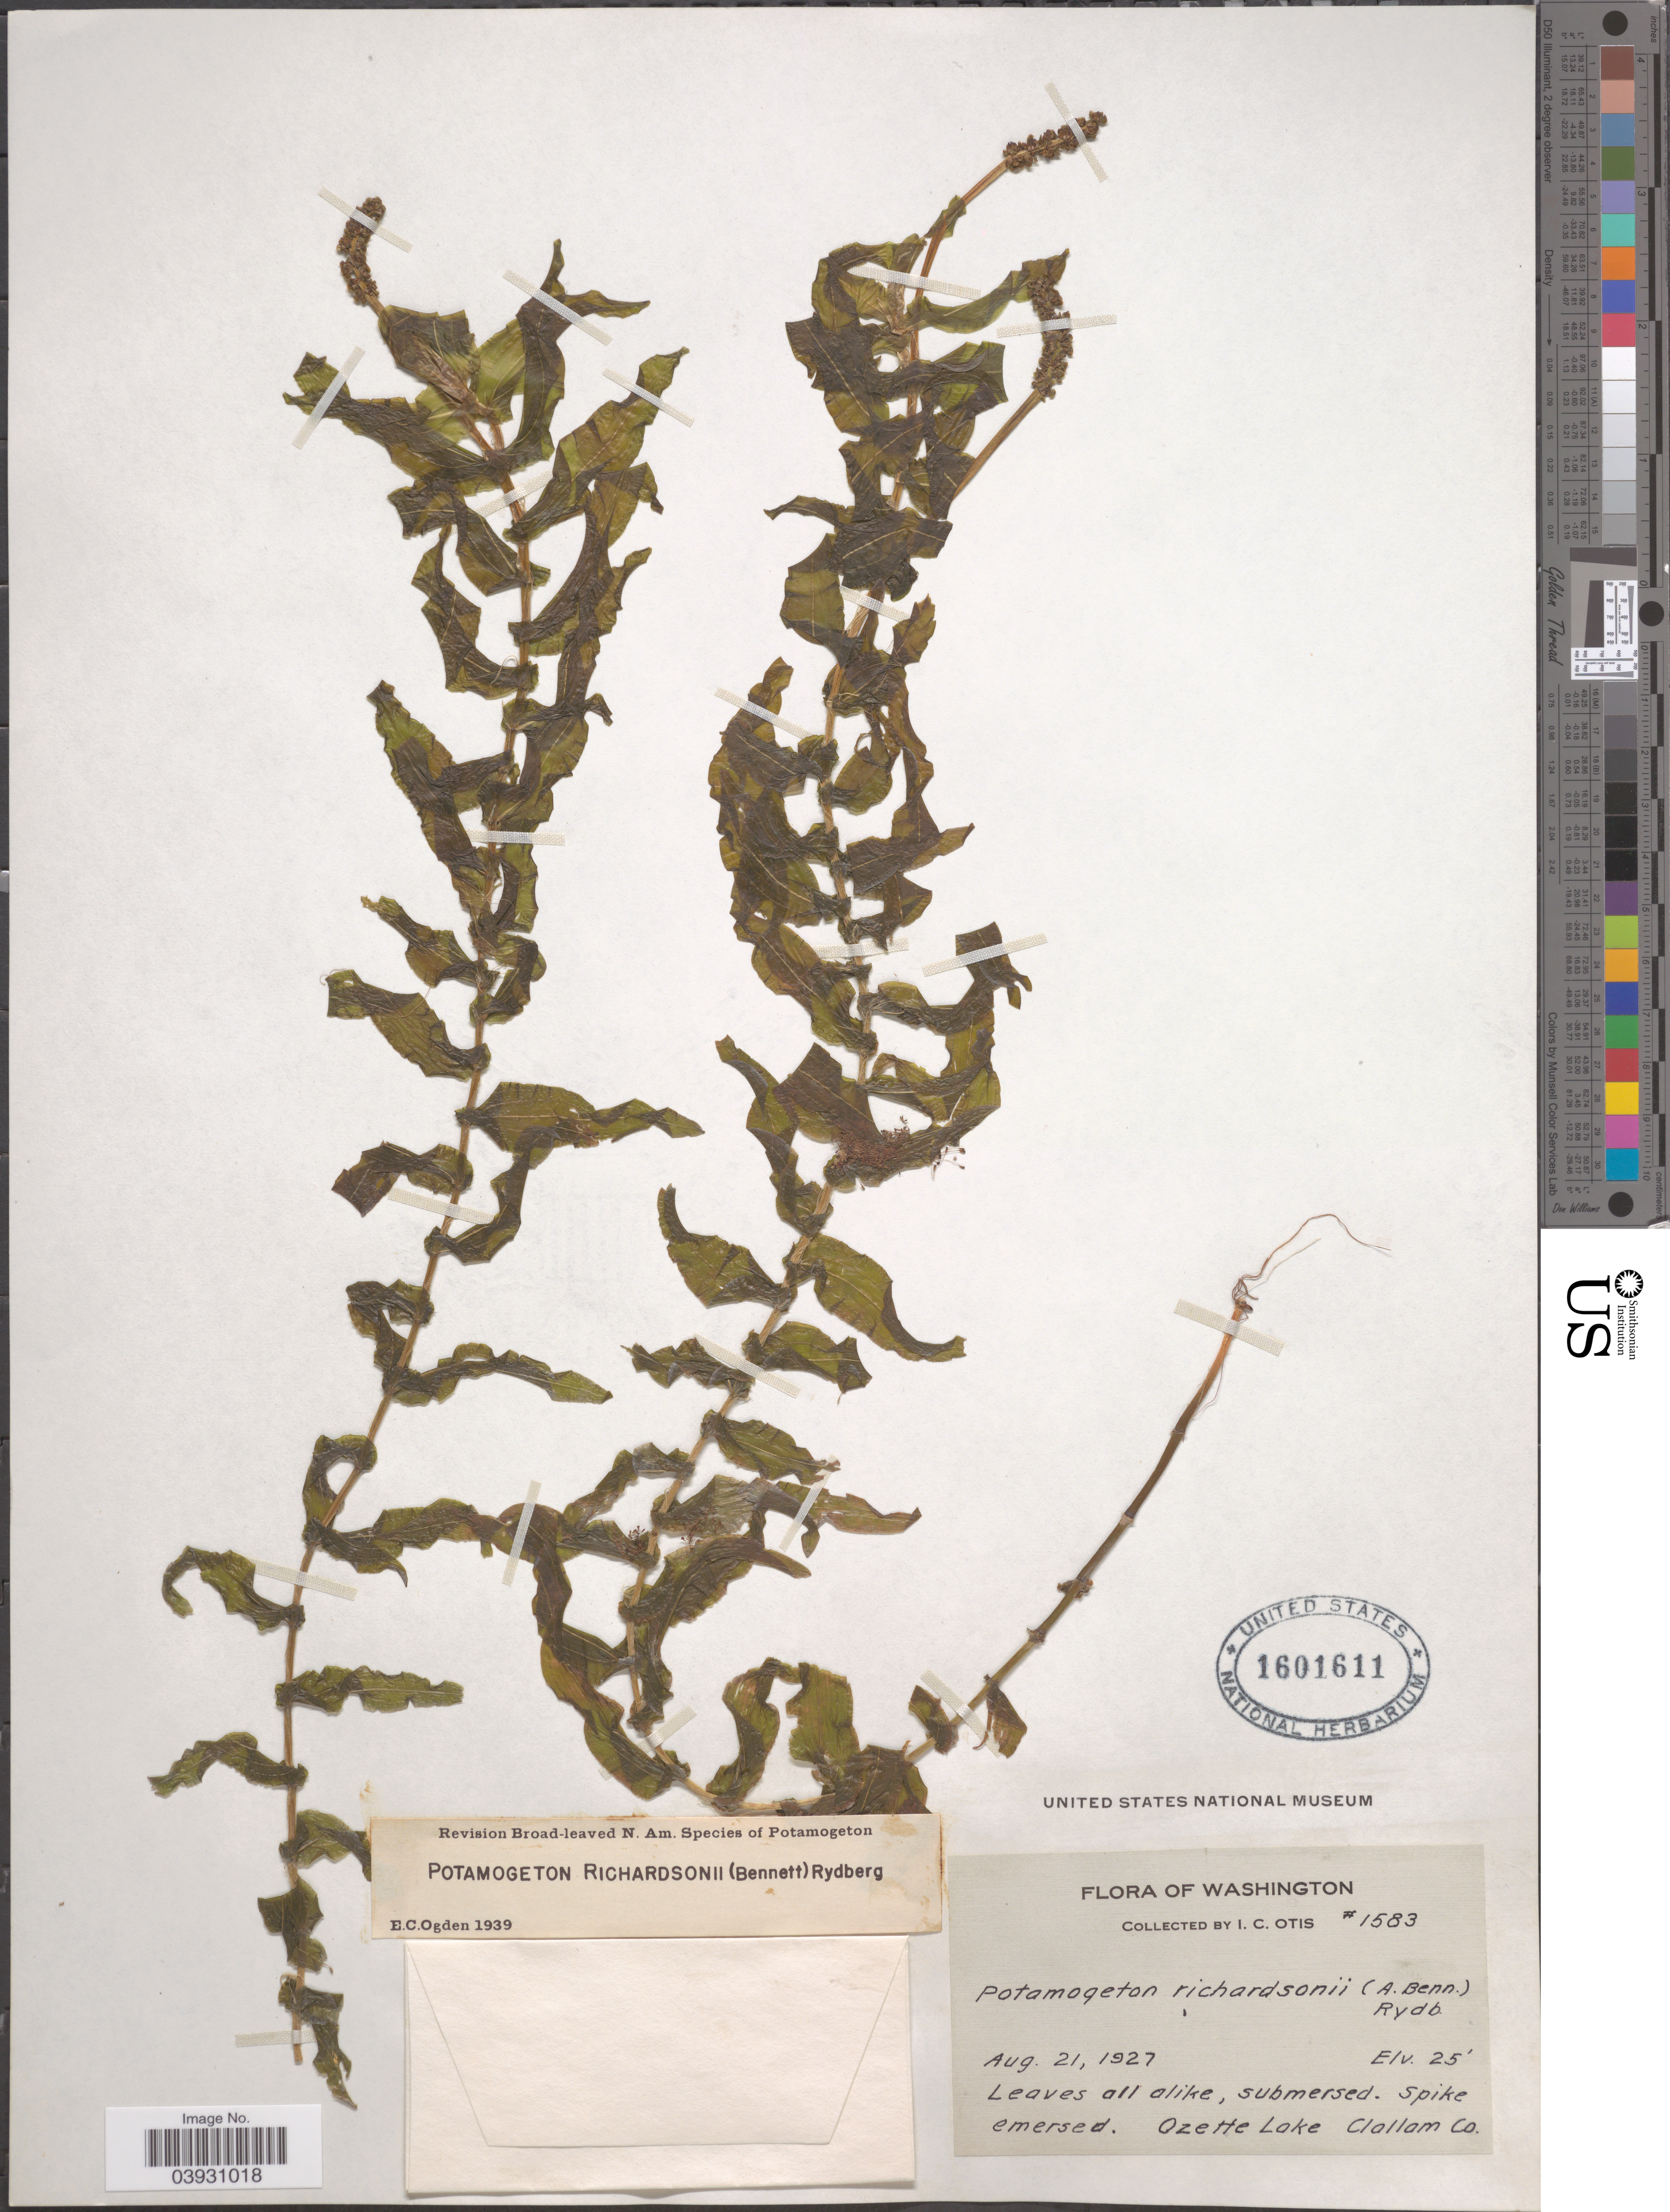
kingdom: Plantae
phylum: Tracheophyta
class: Liliopsida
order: Alismatales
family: Potamogetonaceae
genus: Potamogeton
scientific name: Potamogeton richardsonii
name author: (A.W. Benn.) Rydb.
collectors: I. C. Otis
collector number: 1583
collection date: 1927-08-21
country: United States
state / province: Washington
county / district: Clallam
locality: Ozette Lake, Clallam Co.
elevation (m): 8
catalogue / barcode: US 1601611